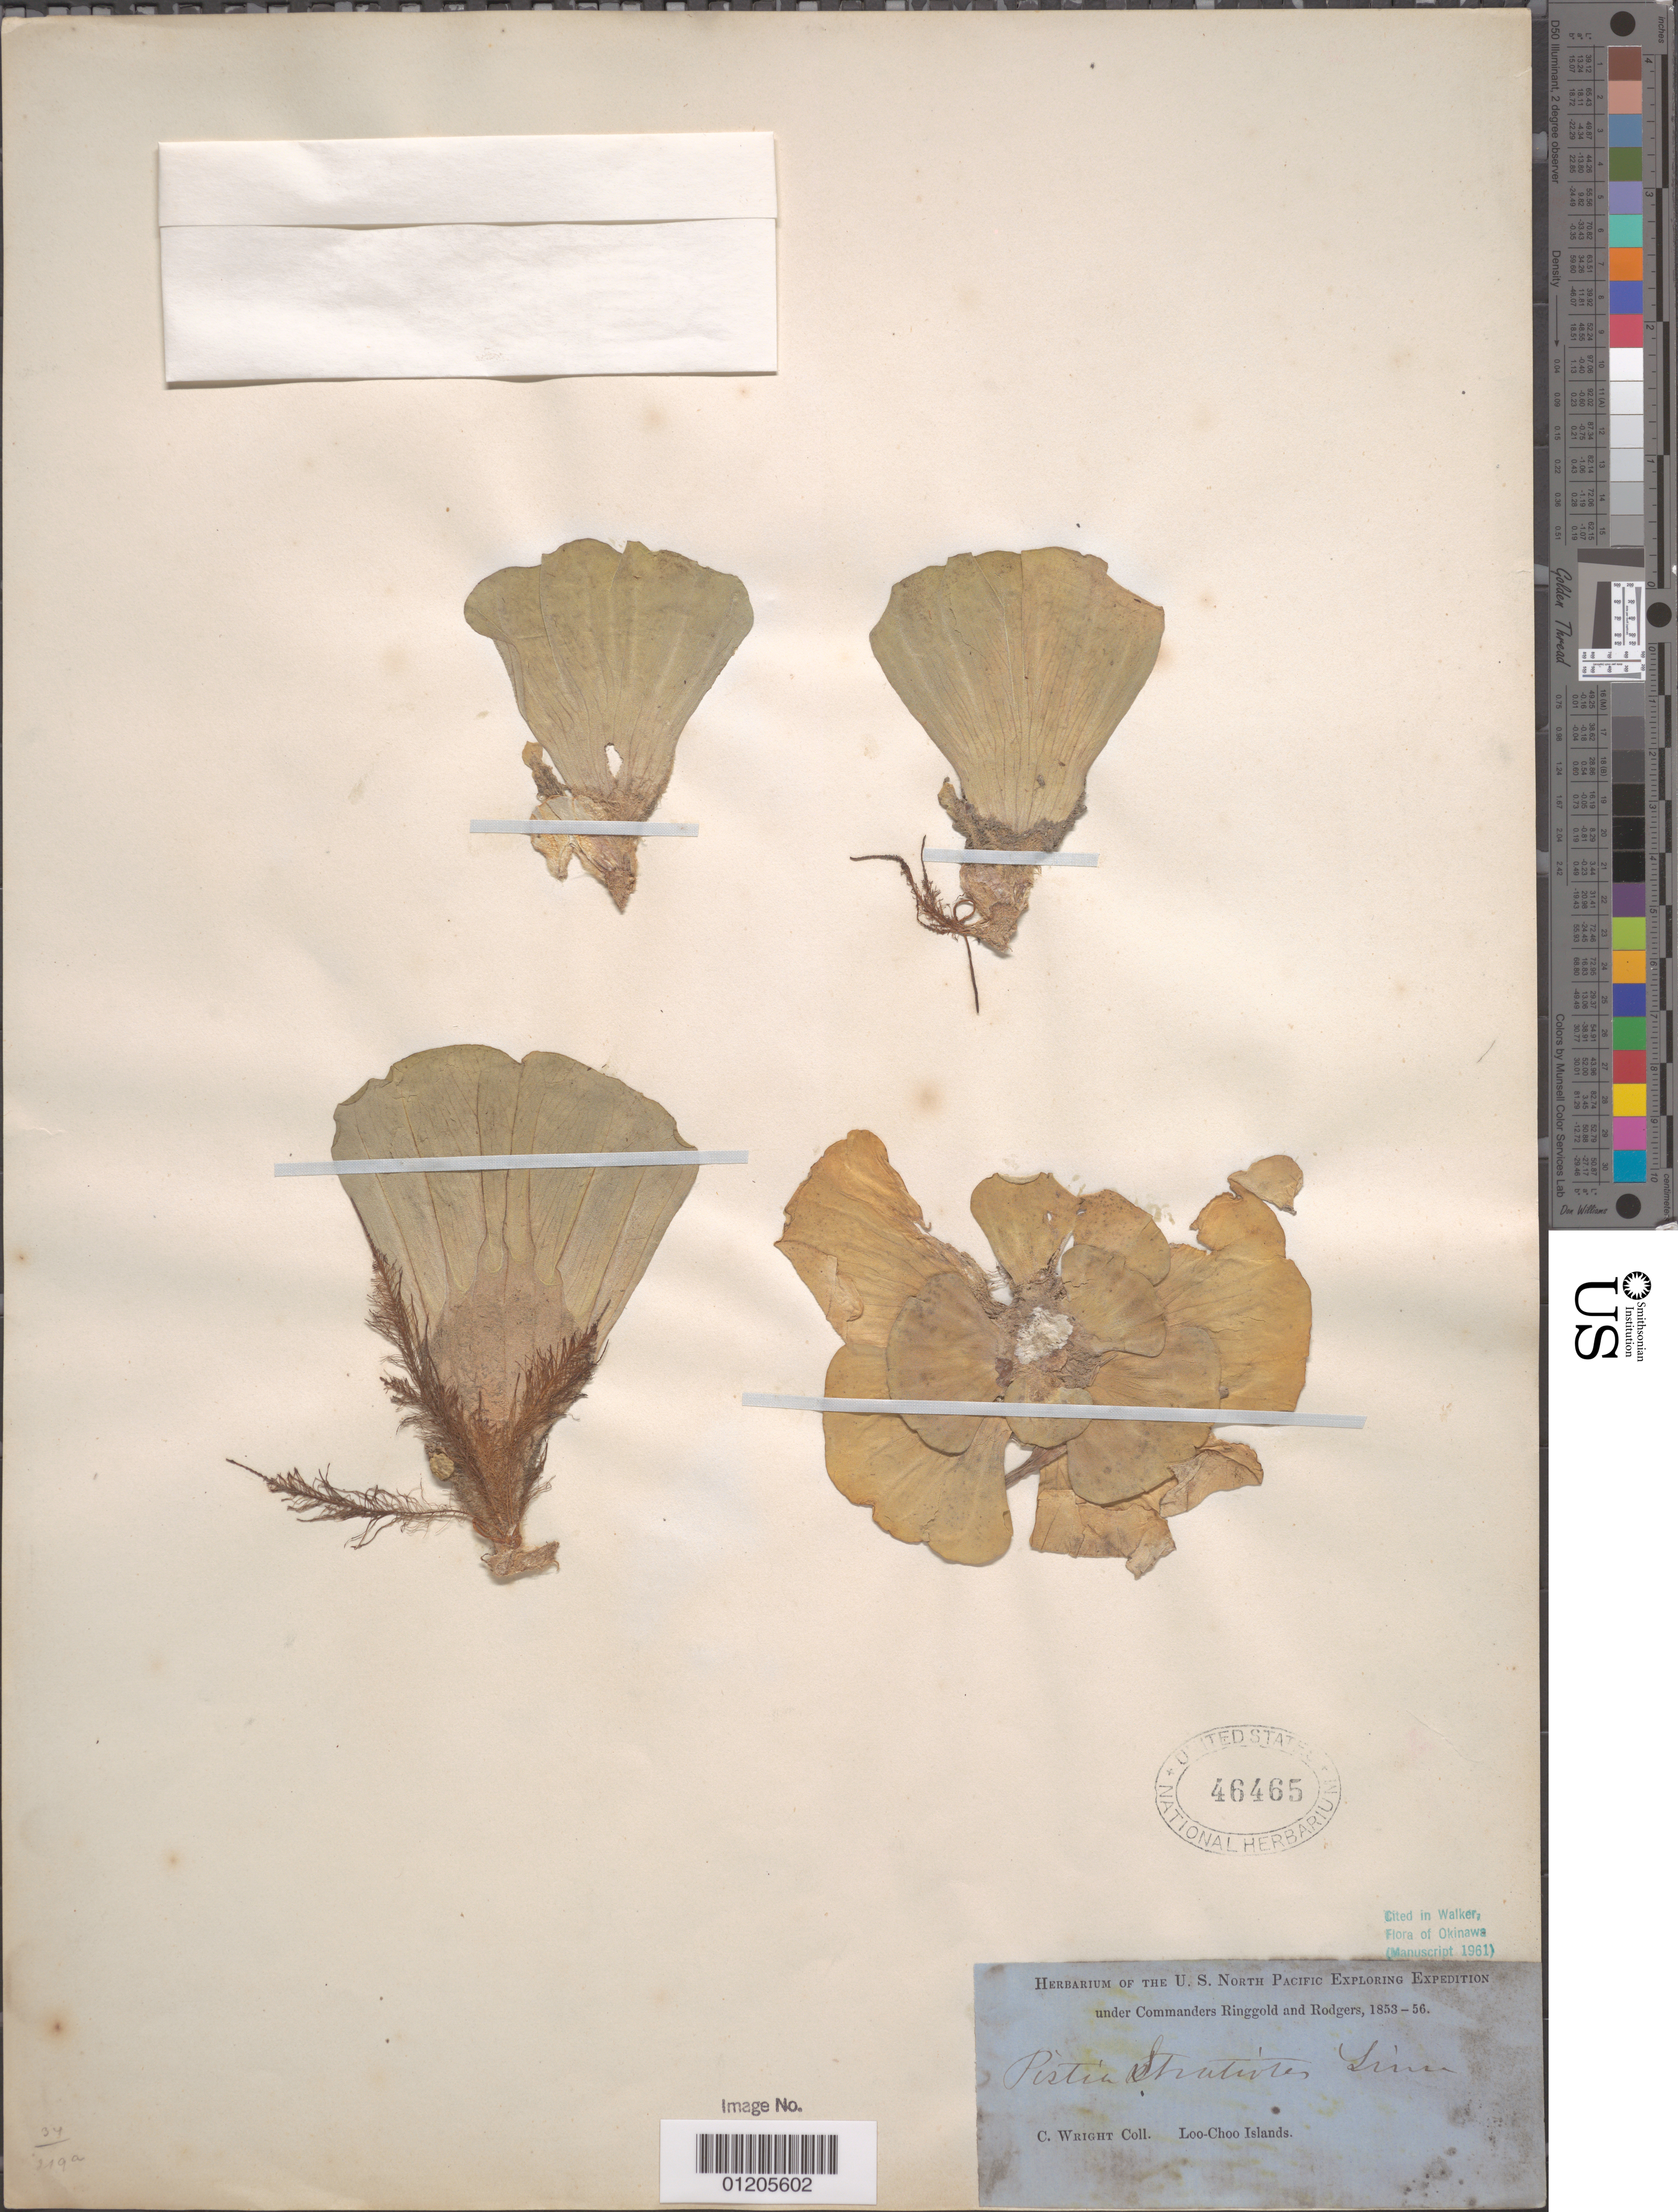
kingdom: Plantae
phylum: Tracheophyta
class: Liliopsida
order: Alismatales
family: Araceae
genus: Pistia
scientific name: Pistia stratiotes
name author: L.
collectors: C. Wright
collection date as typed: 1853 to -- --- 1856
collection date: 1853/1856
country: Japan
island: Ryukyu Islands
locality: Loo Choo Islands.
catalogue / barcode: US 46465